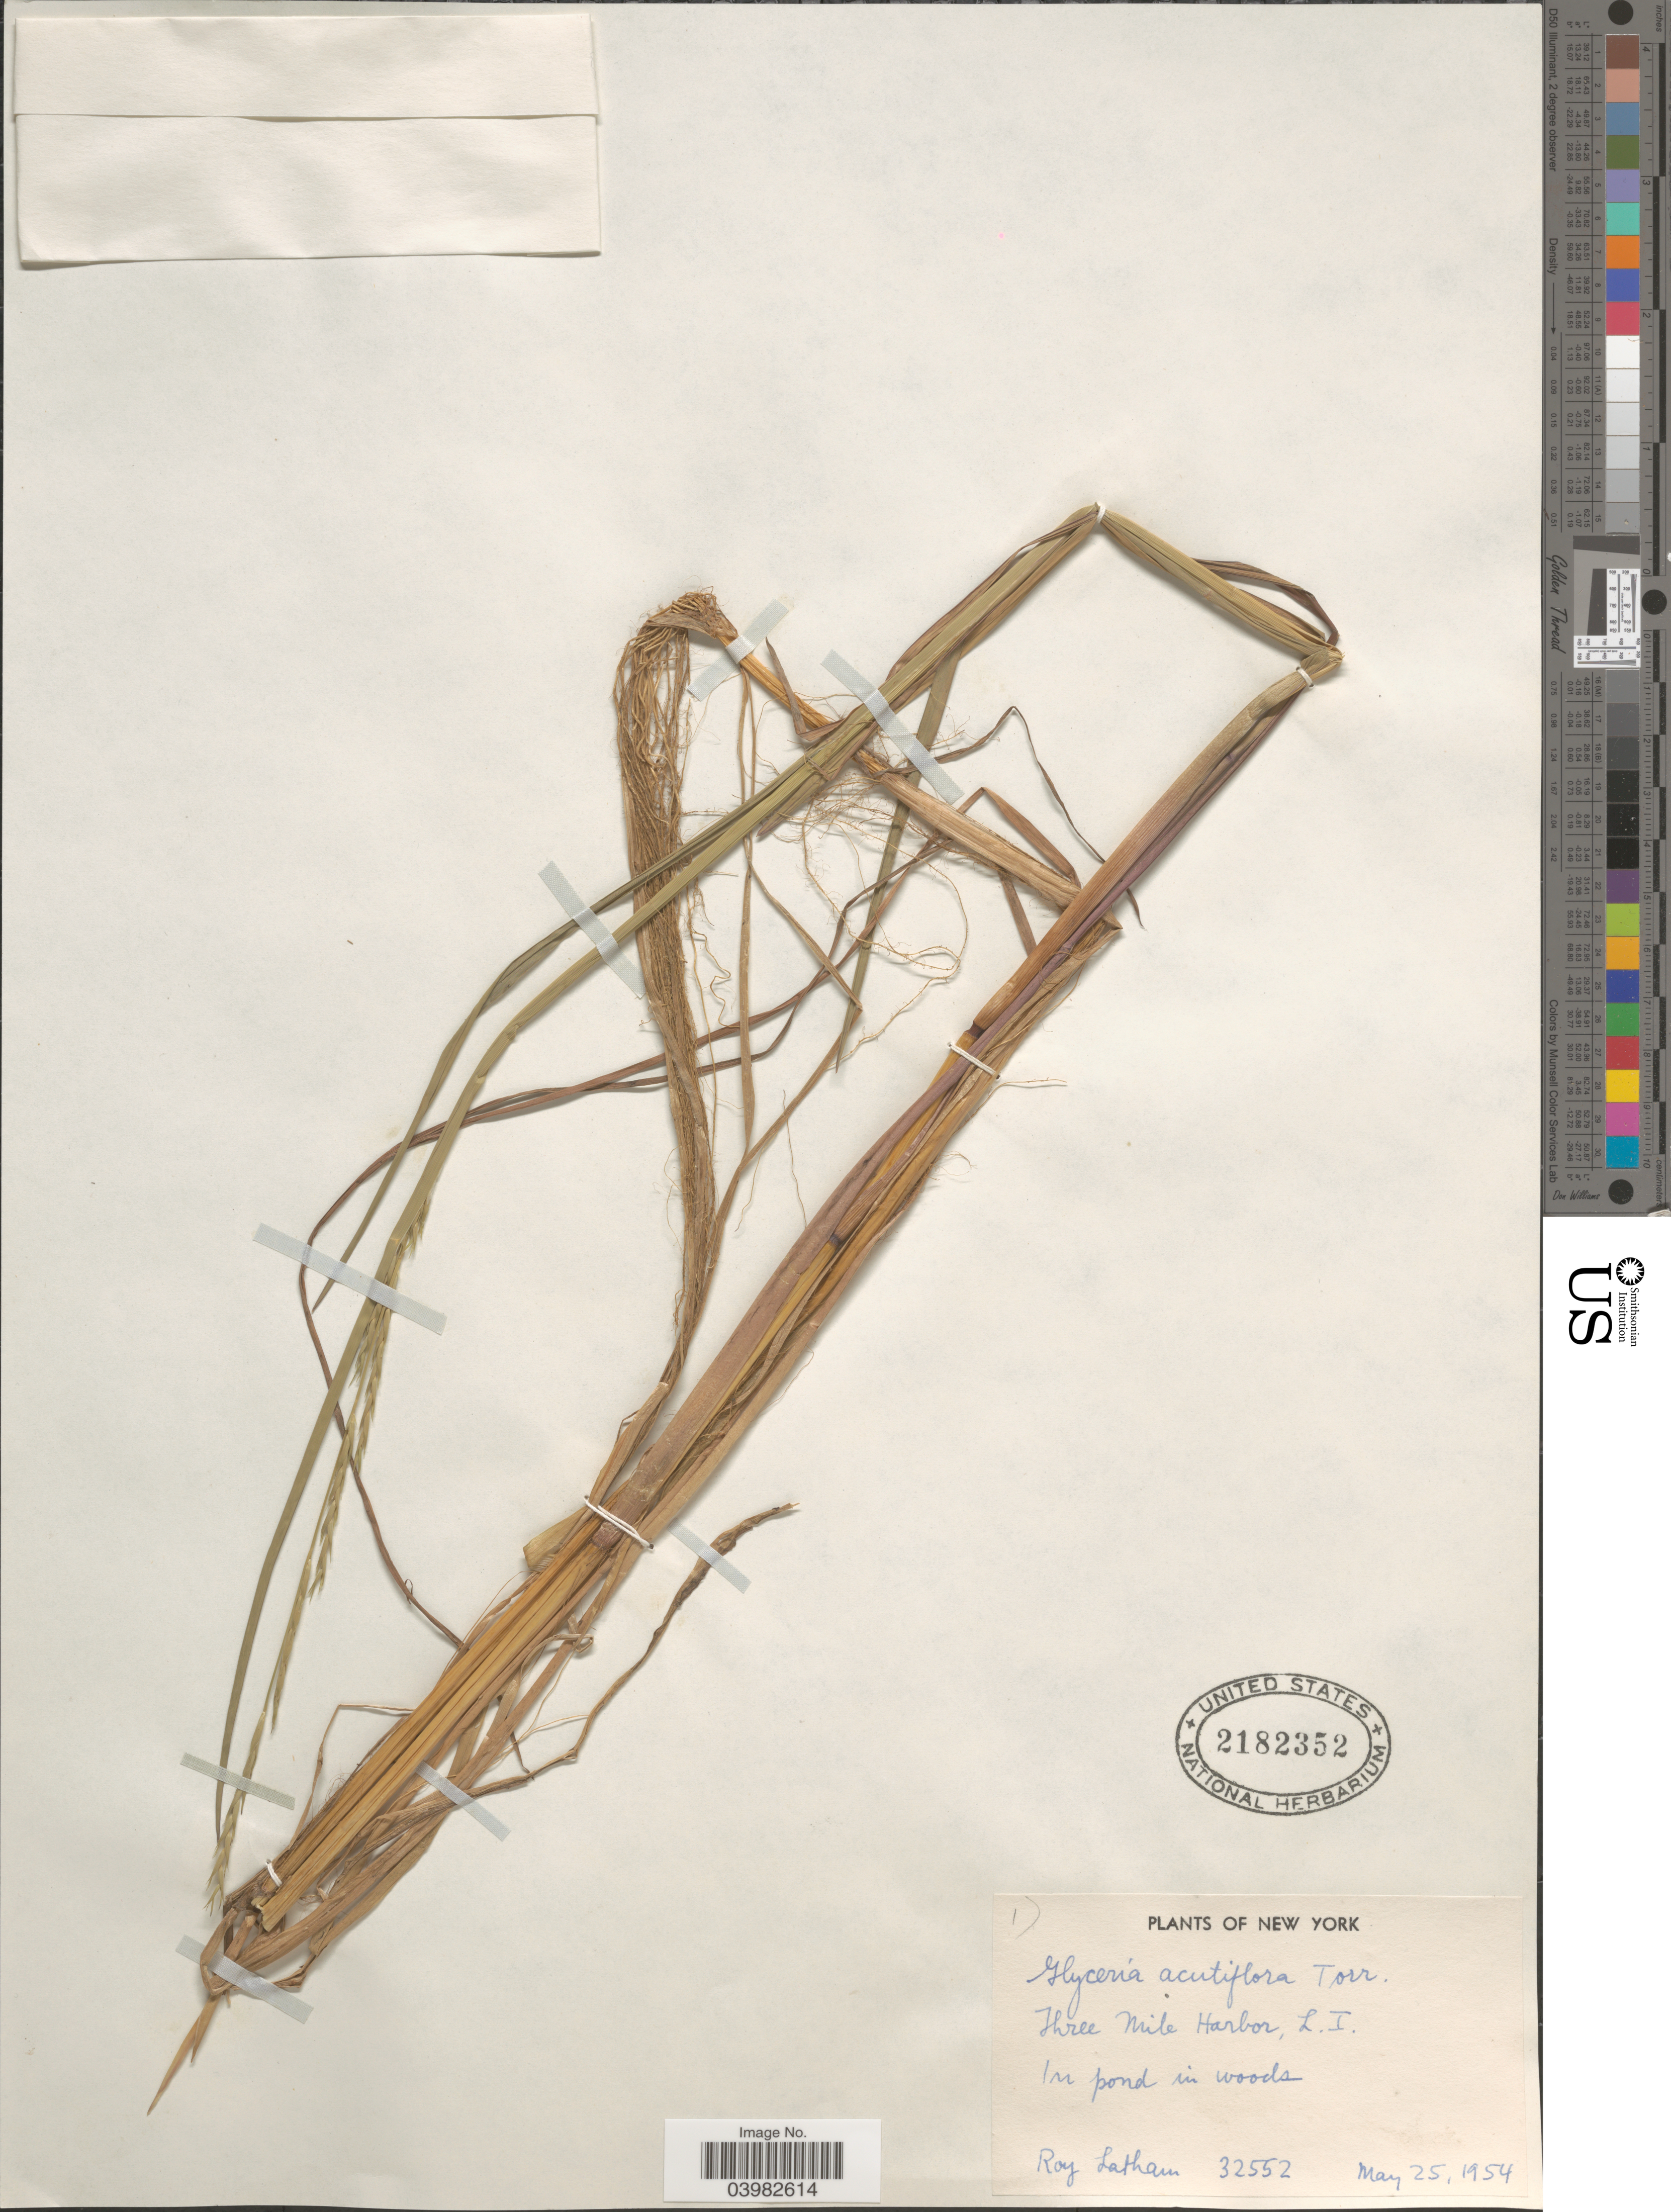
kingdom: Plantae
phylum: Tracheophyta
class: Liliopsida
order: Poales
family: Poaceae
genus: Glyceria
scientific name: Glyceria acutiflora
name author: Torr.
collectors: R. Latham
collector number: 32552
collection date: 1954-05-25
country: United States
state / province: New York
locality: Three Mile Harbor, L. I.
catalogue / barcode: US 2182352